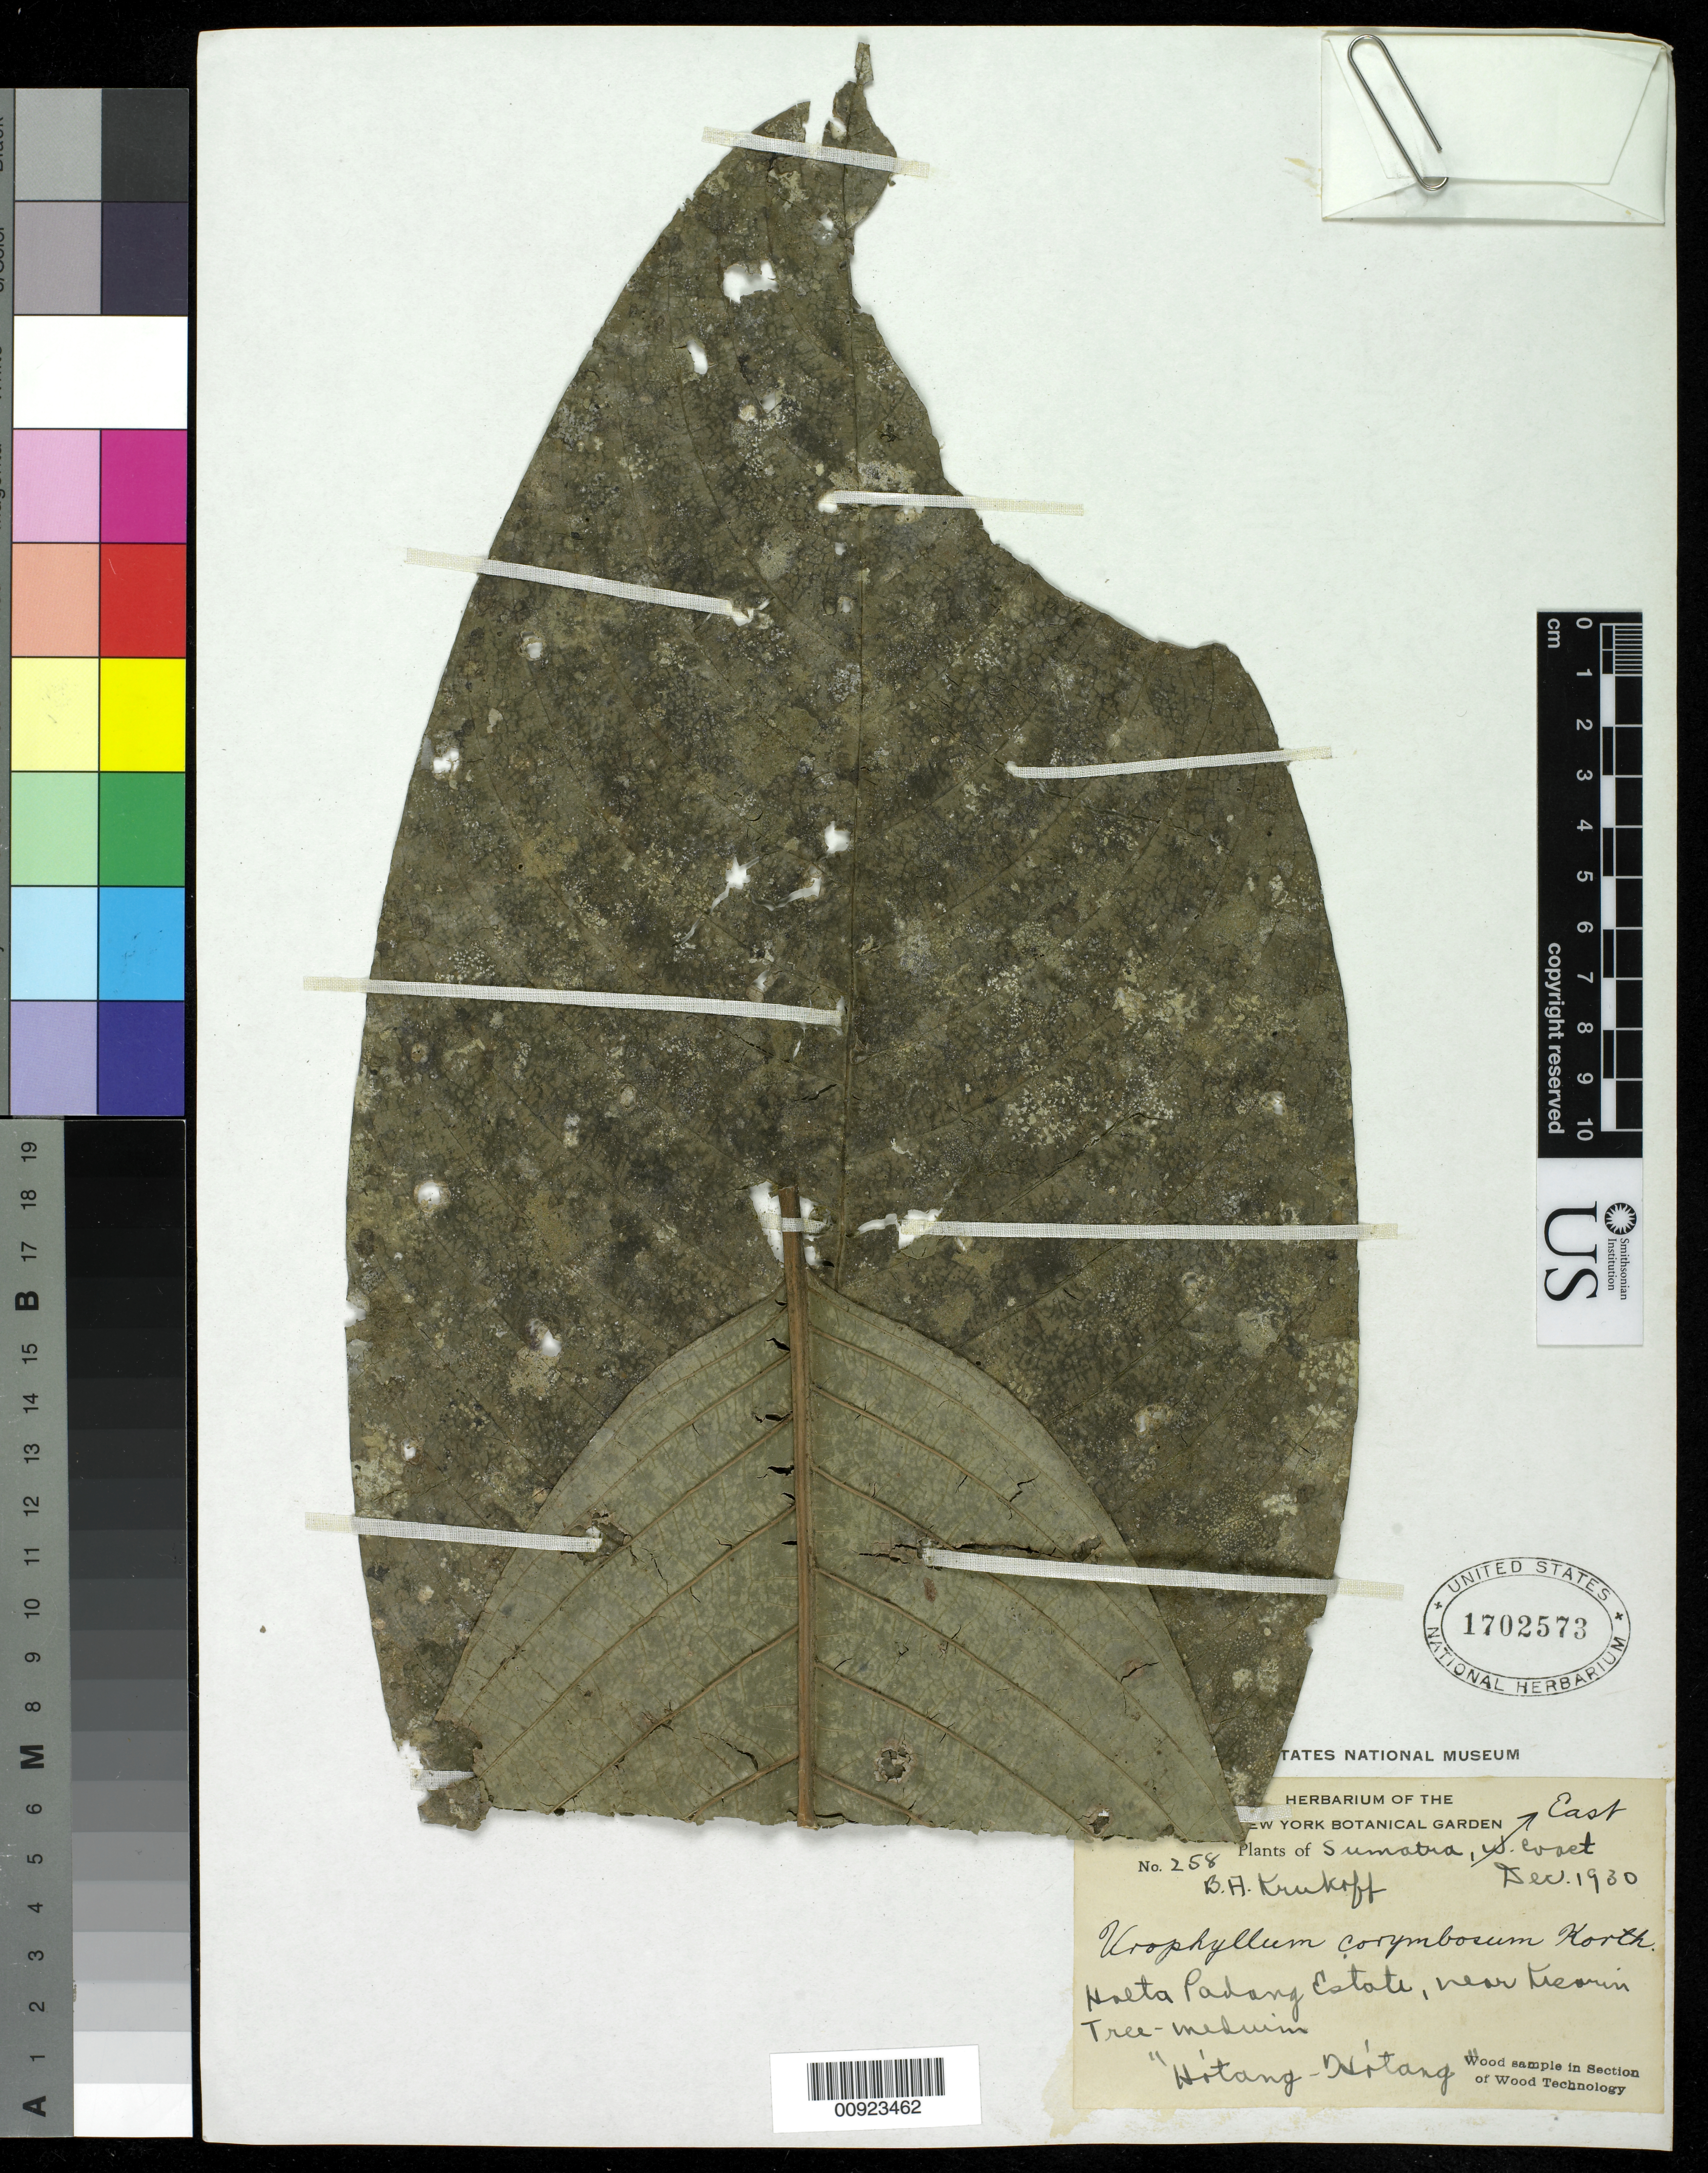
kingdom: Plantae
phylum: Tracheophyta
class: Magnoliopsida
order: Gentianales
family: Rubiaceae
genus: Urophyllum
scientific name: Urophyllum corymbosum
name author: (Blume) Korth.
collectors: B. A. Krukoff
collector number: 258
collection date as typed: Dec 1930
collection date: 1930-12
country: Indonesia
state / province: Sumatra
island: Sumatra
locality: Holta Padang Estate, near Kreorin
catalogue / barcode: US 1702573